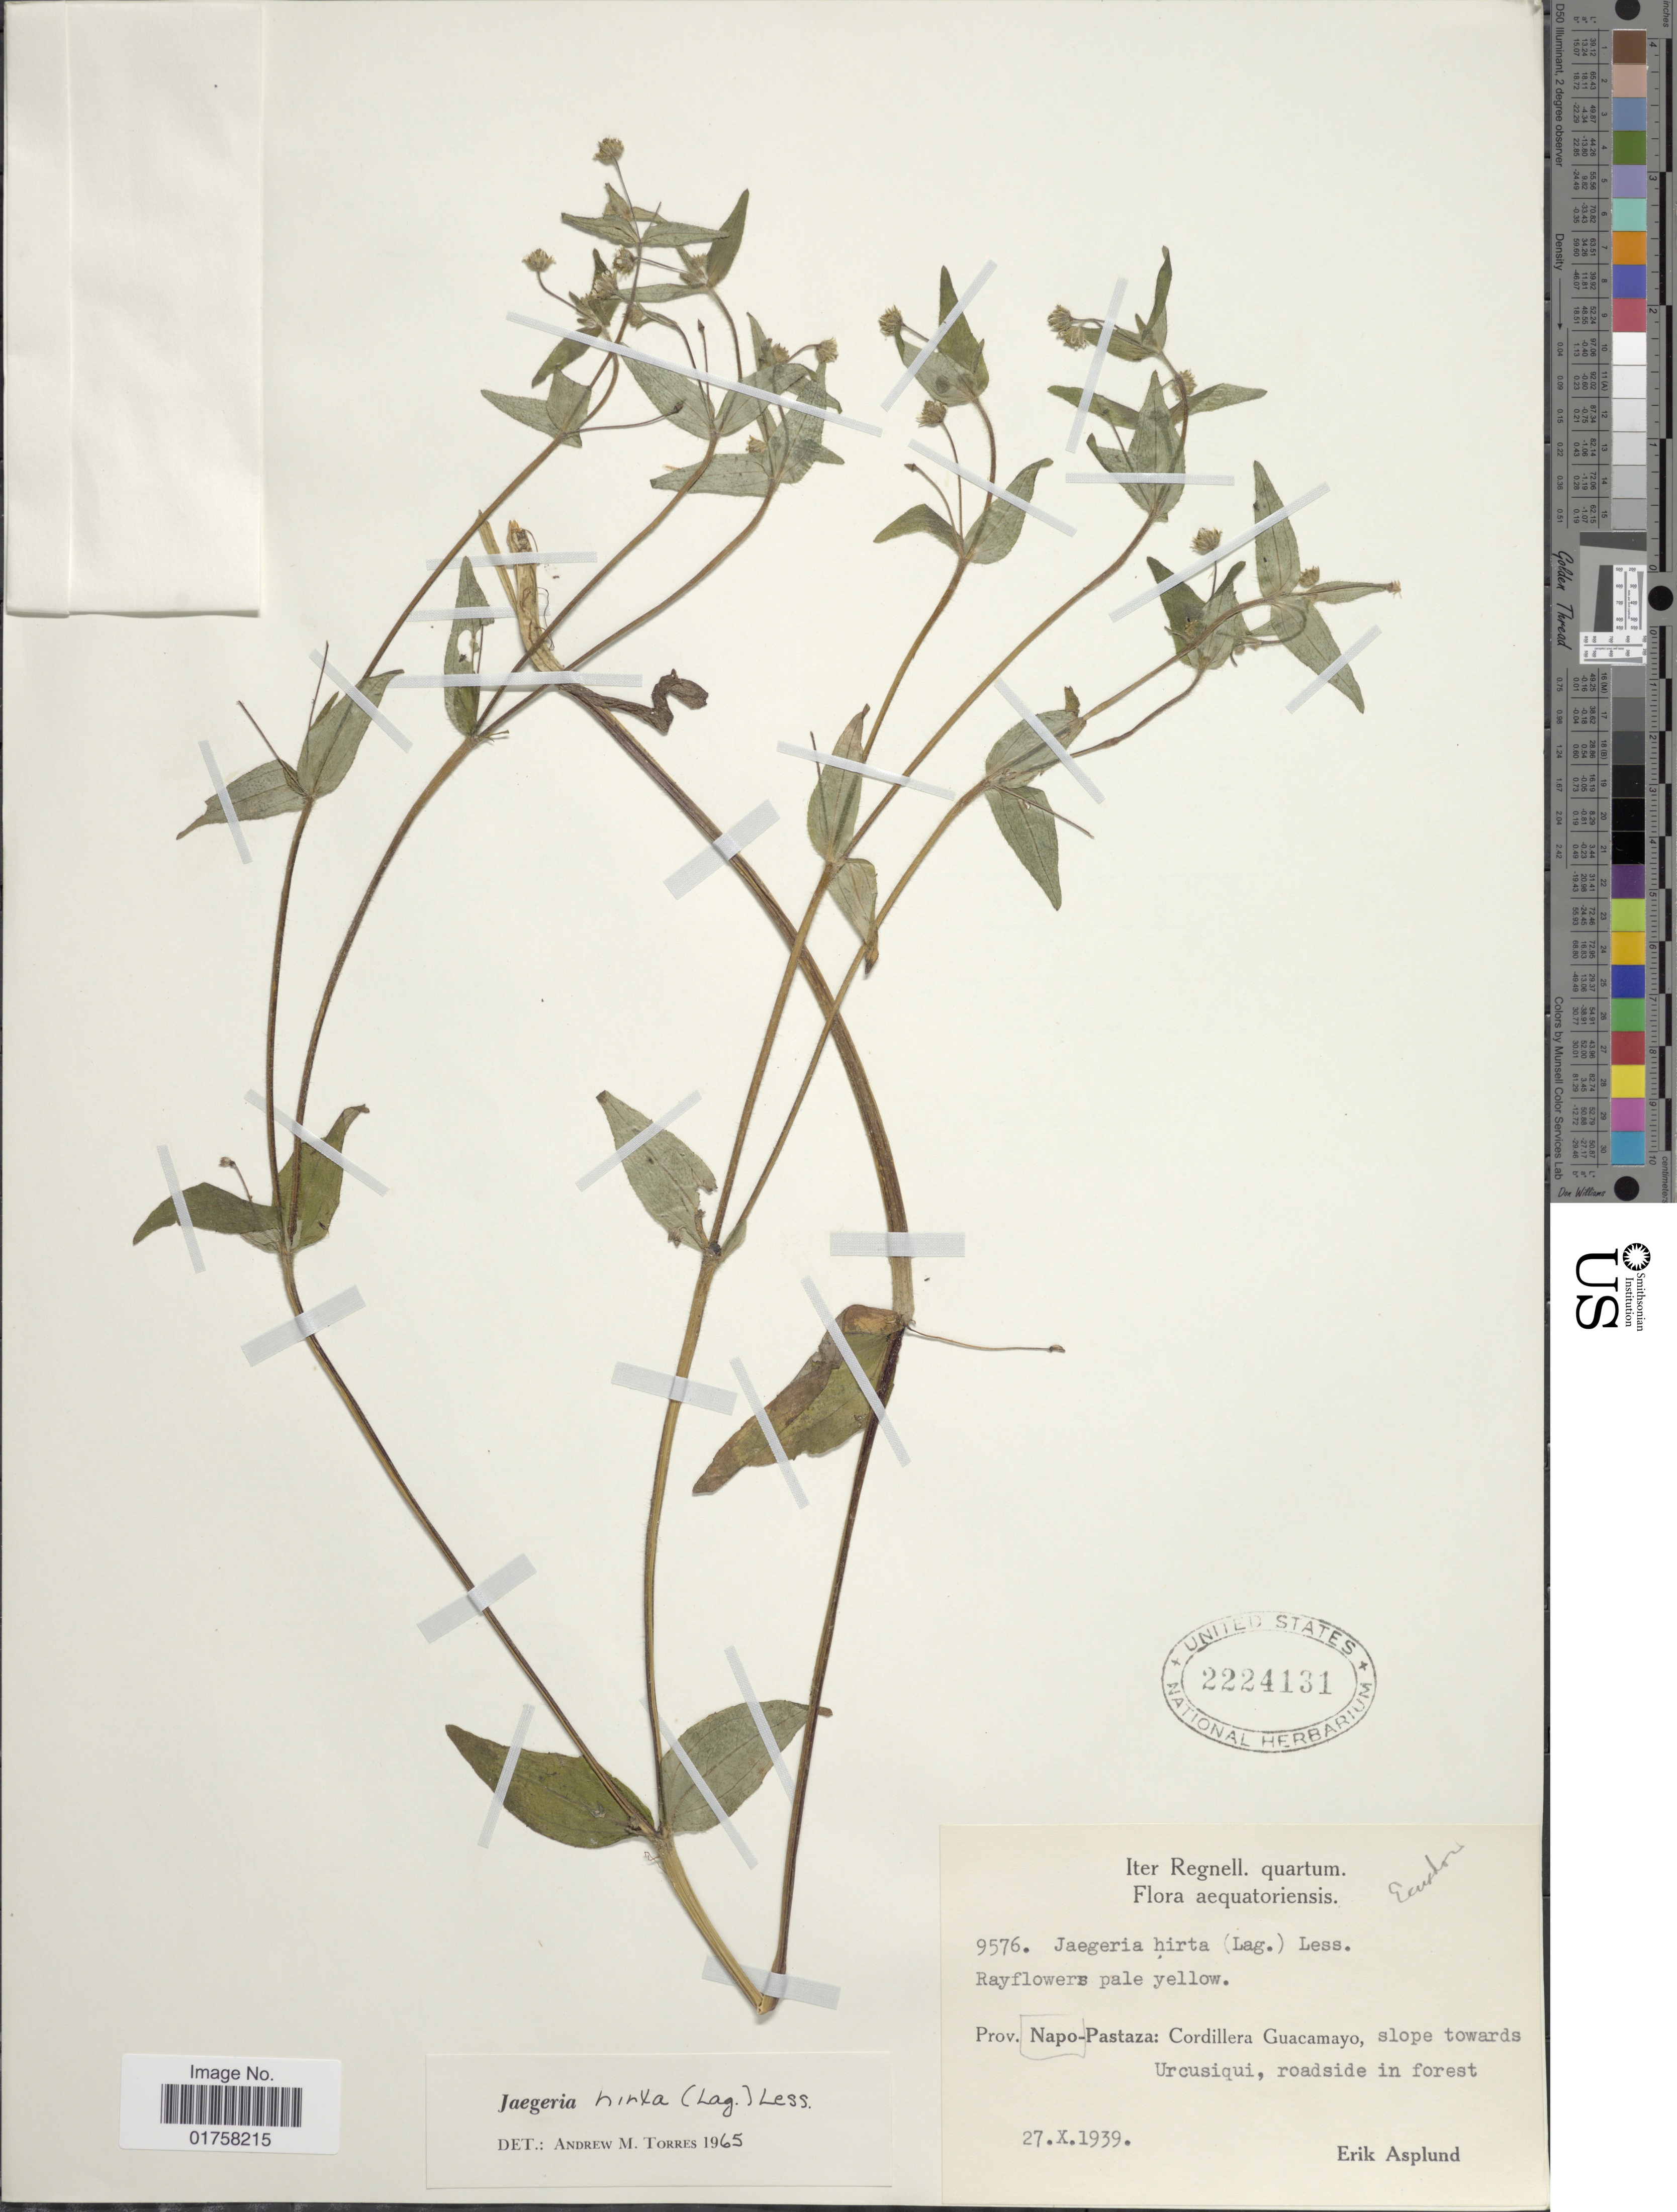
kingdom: Plantae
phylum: Tracheophyta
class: Magnoliopsida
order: Asterales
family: Asteraceae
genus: Jaegeria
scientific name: Jaegeria hirta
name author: (Lag.) Less.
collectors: E. Asplund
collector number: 9576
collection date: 1939-10-27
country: Ecuador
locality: Prov. Napo-Pastaza: Cordillera Guacamayo, slopes towards Urcusiqui, roadside in forest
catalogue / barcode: US 2224131